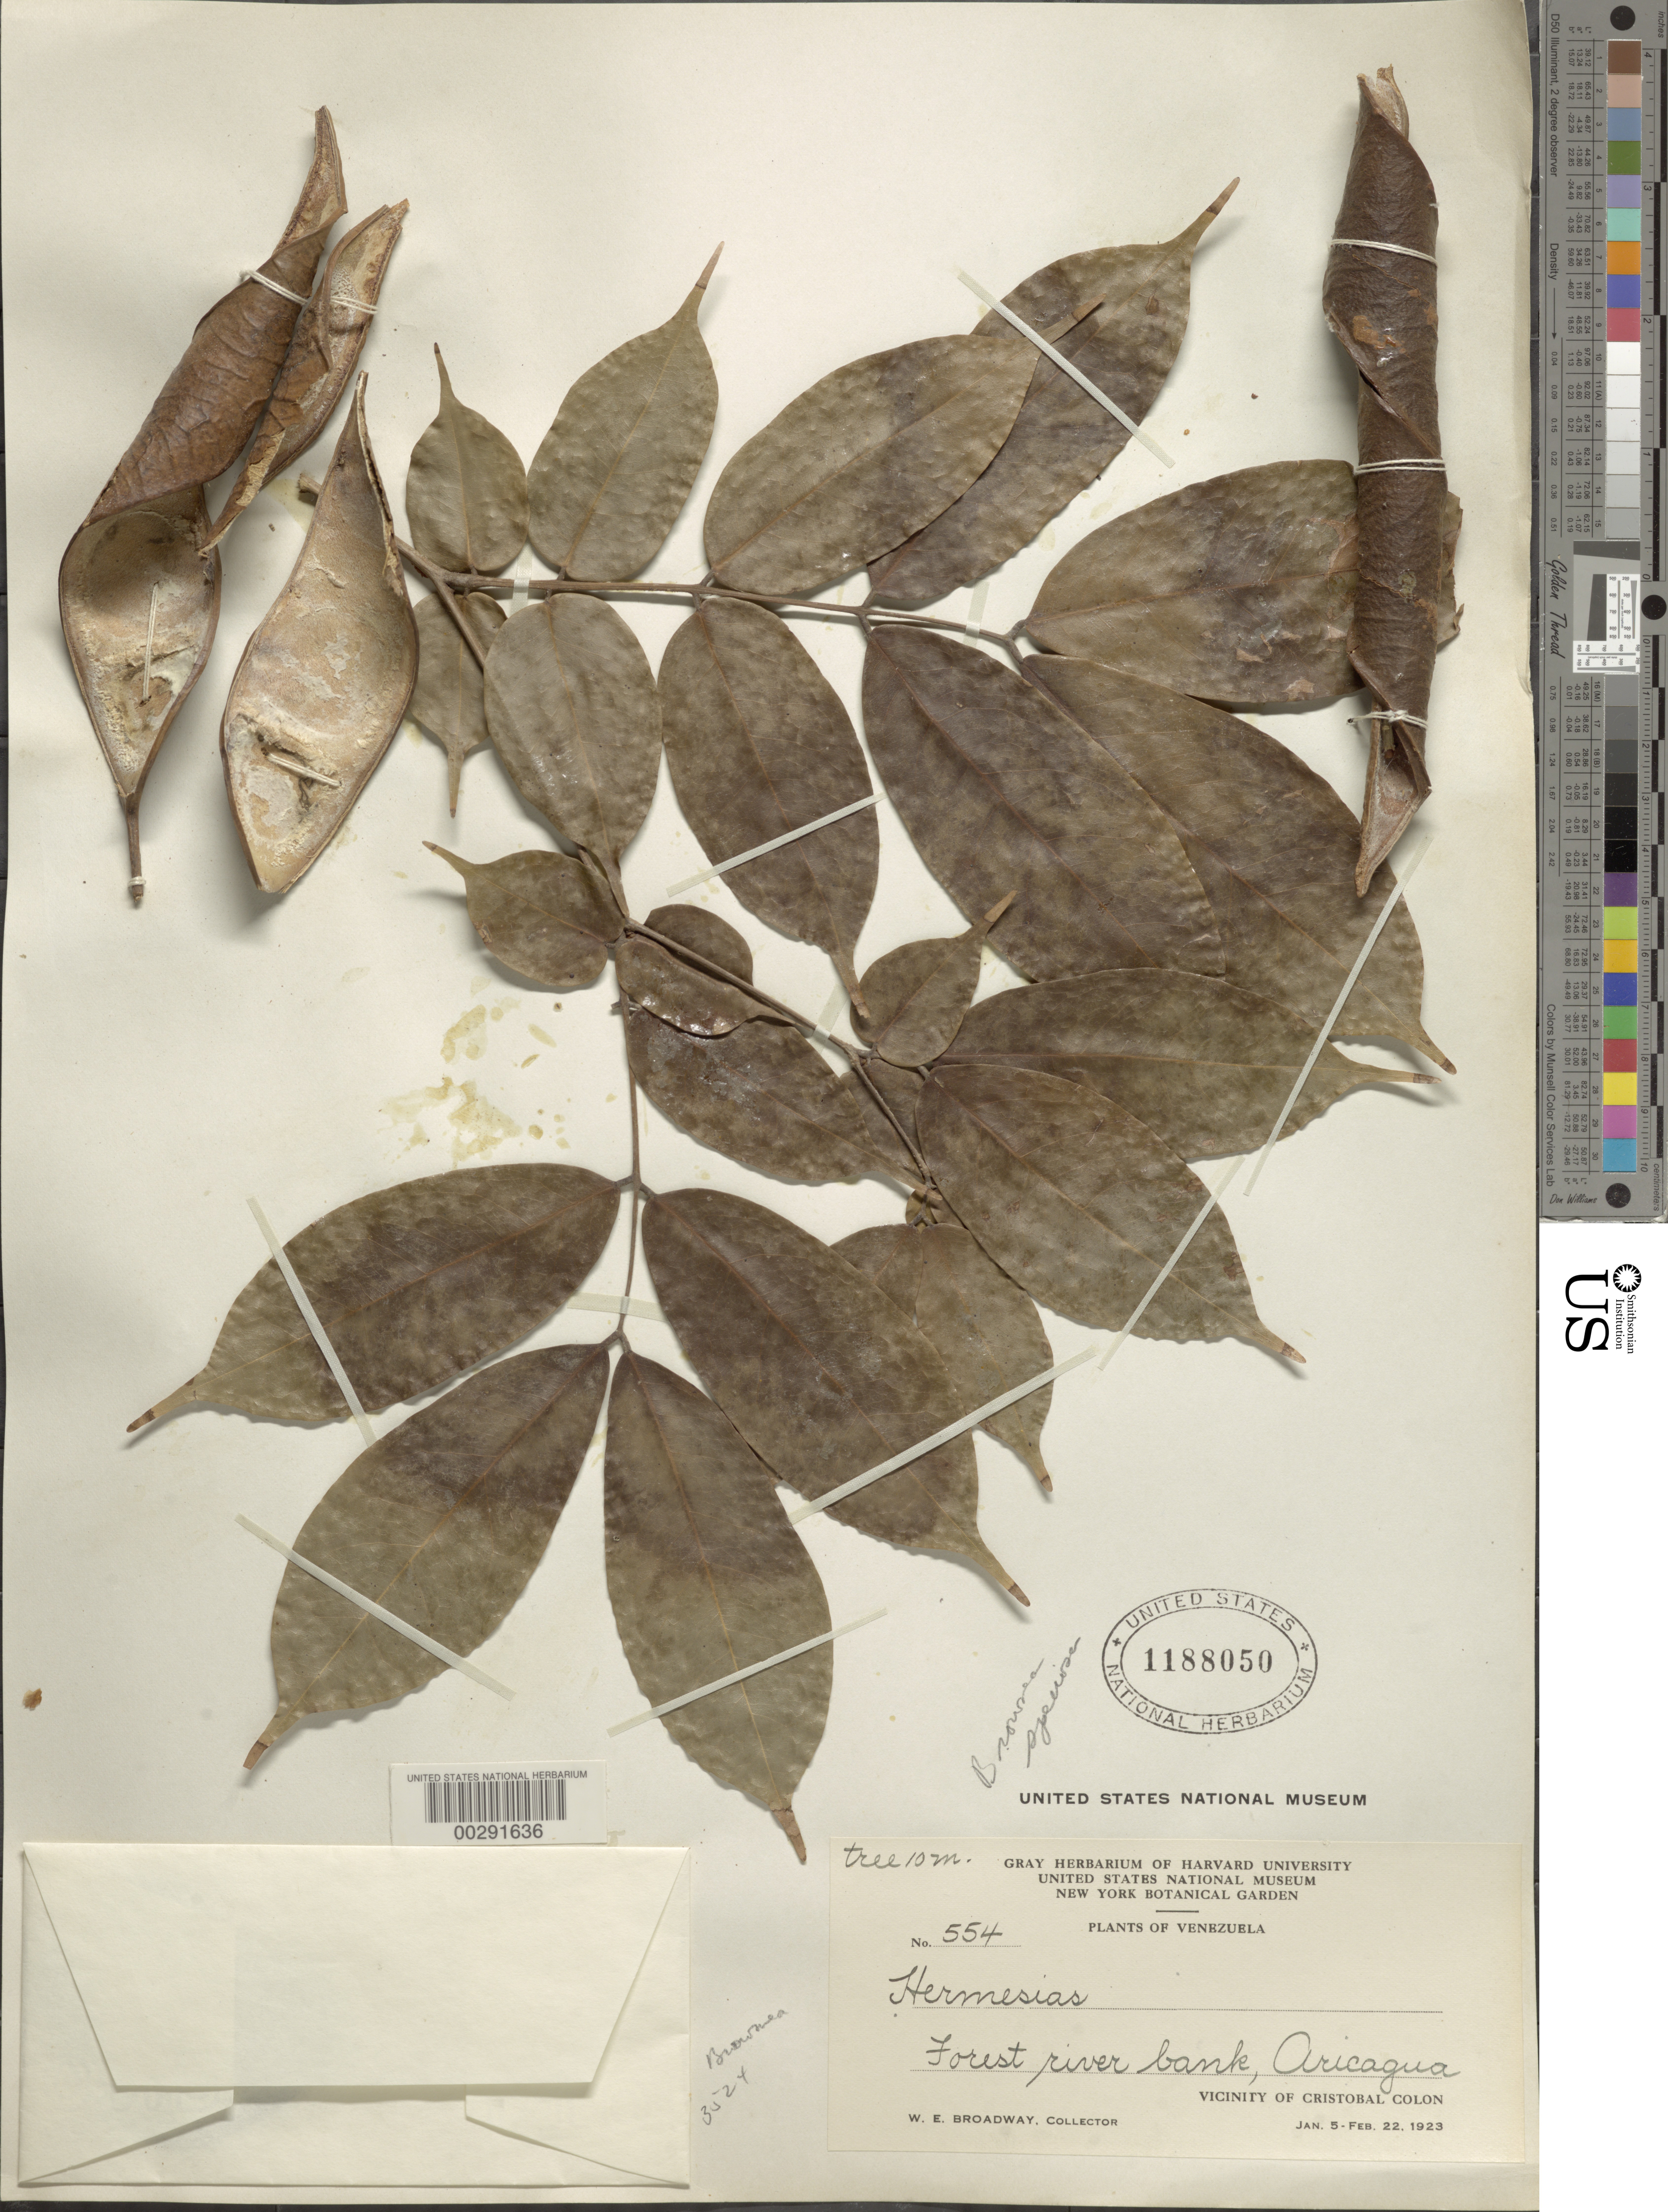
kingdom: Plantae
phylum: Tracheophyta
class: Magnoliopsida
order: Fabales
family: Fabaceae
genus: Brownea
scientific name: Brownea speciosa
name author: Rchb. ex DC.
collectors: W. E. Broadway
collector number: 554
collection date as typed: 05 Jan 1923 to 22 Feb 1923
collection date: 1923-01-05/1923-02-22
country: Venezuela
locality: Aricagua, vicinity of cristobal colon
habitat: Forest river bank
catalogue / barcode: US 1188050